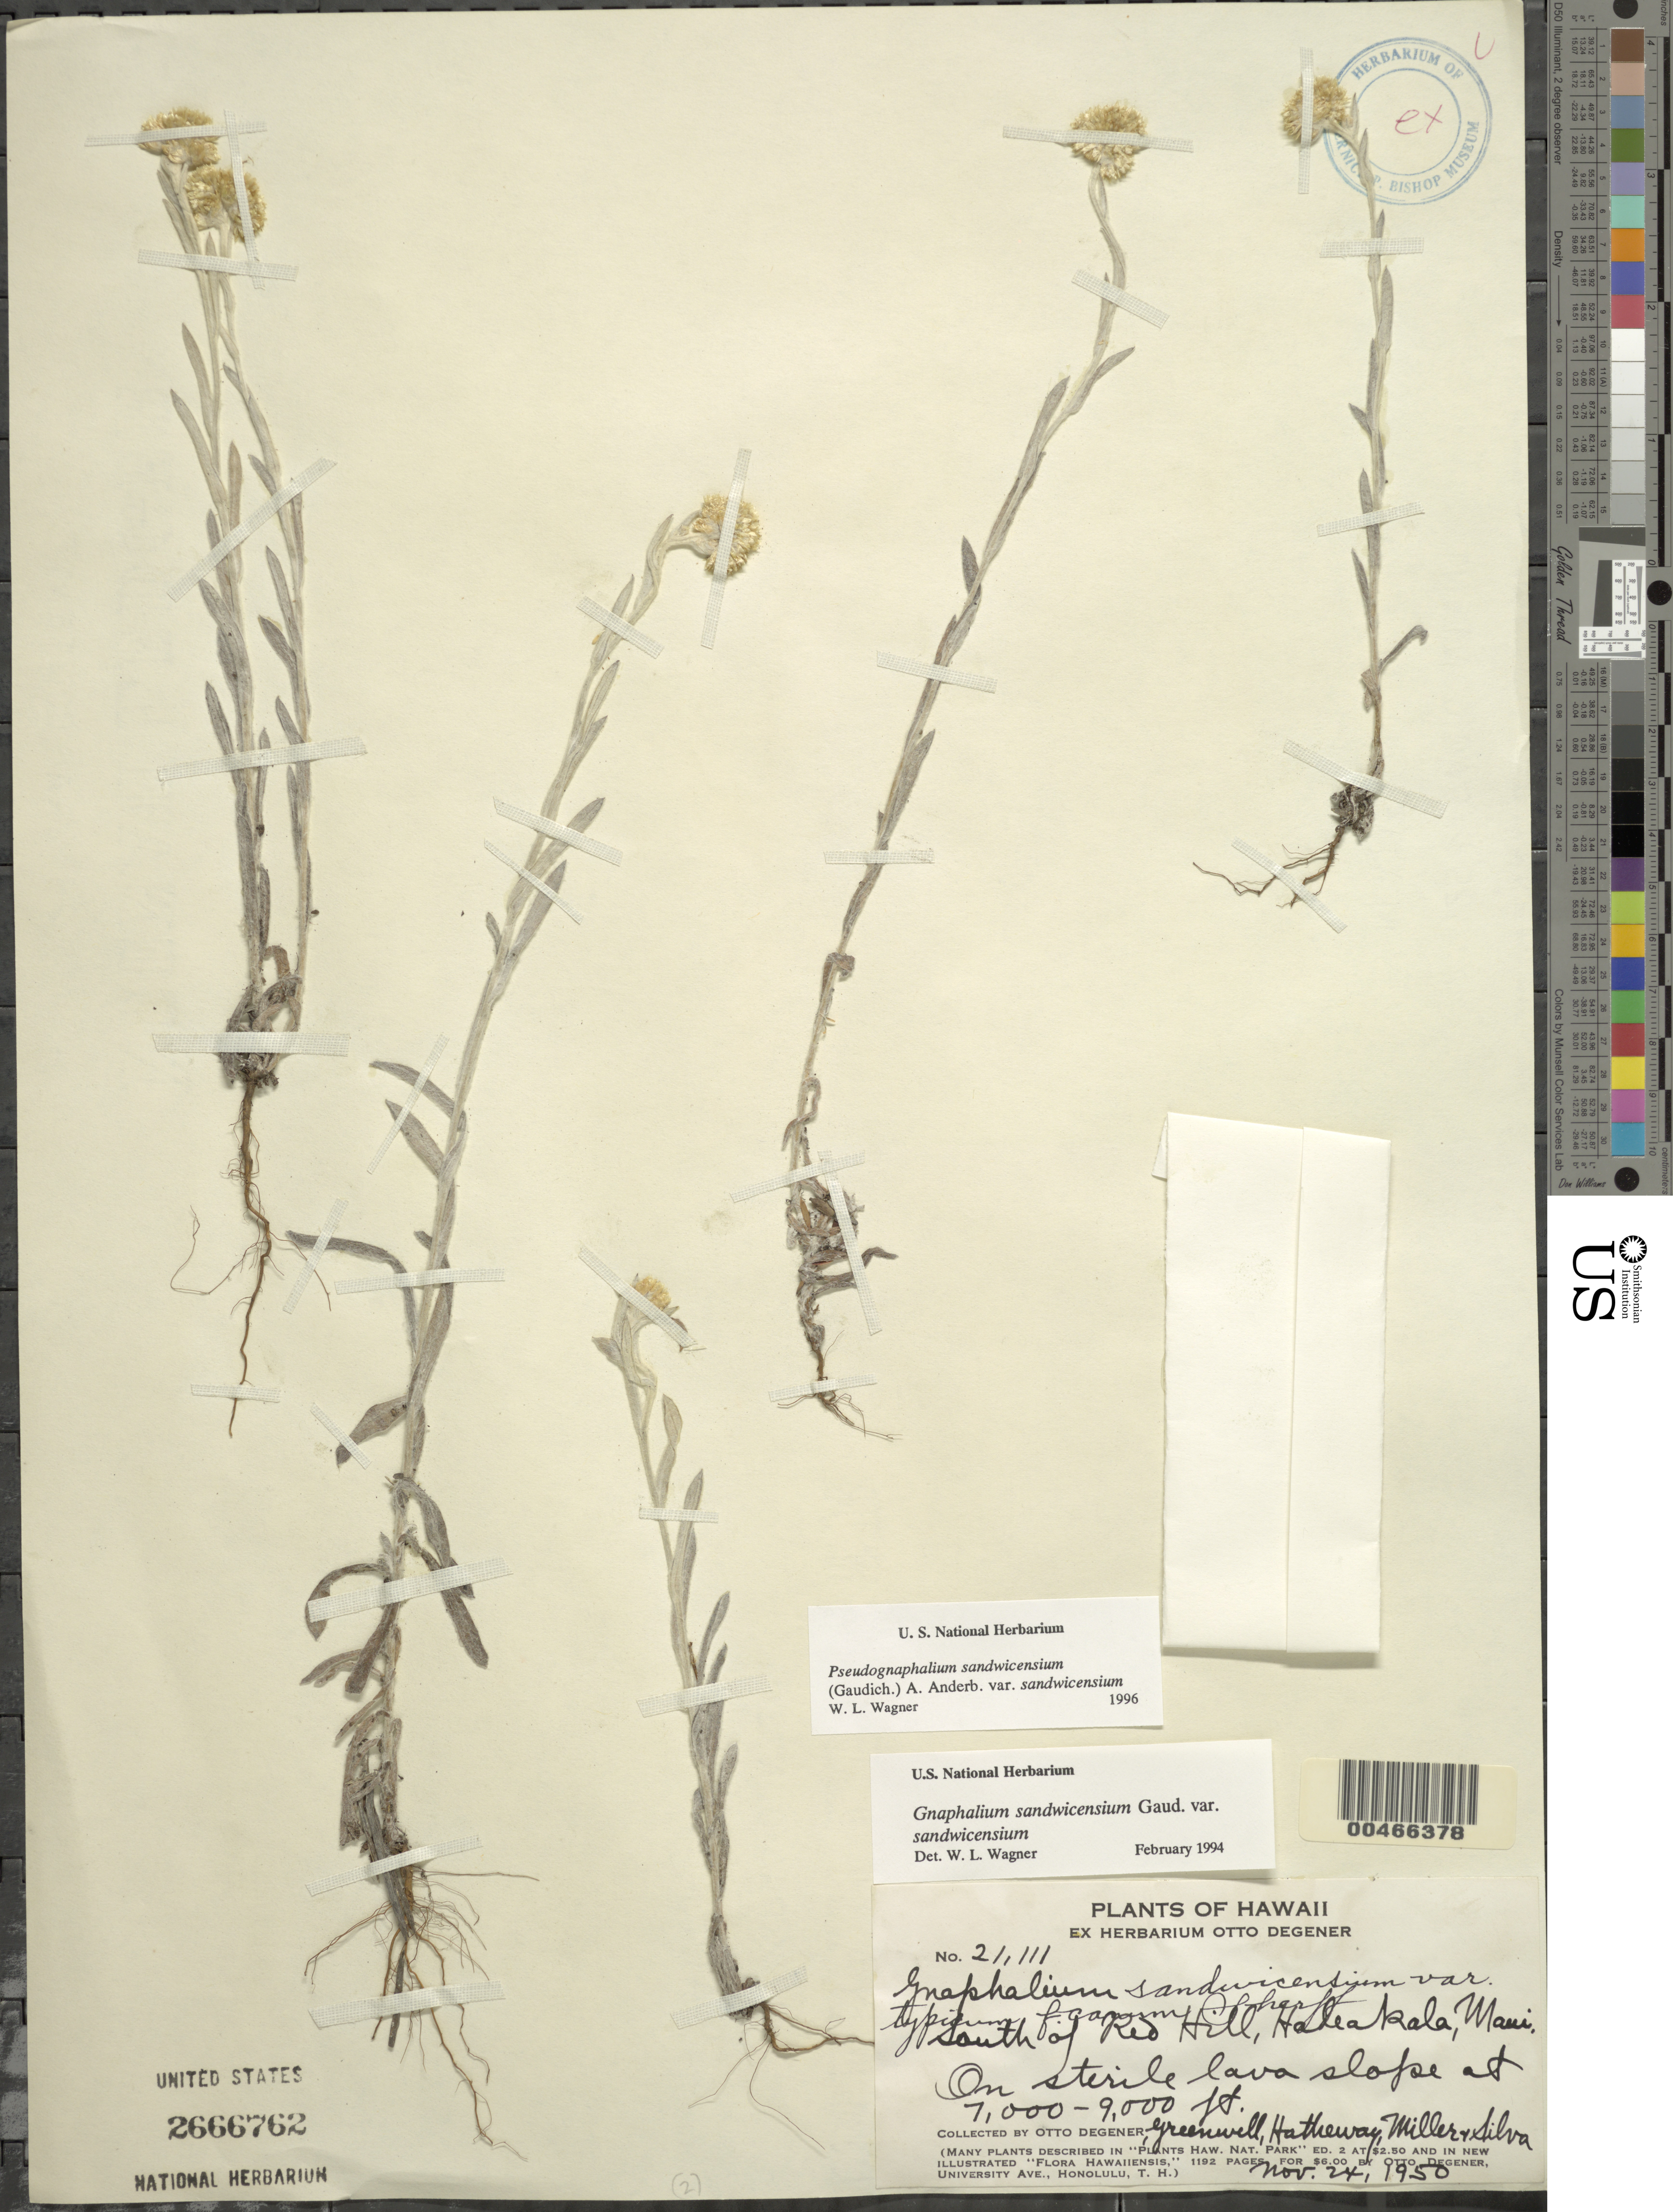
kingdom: Plantae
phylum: Tracheophyta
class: Magnoliopsida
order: Asterales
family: Asteraceae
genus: Pseudognaphalium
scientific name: Pseudognaphalium sandwicensium var. sandwicensium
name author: (Gaudich.) Anderb.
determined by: Wagner, W. L., (BOT), Smithsonian Institution - National Museum of Natural History (UNITED STATES)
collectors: O. Degener, -. Greenwell, -- Hatheway, P. Miller & Silva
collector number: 21111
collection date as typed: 24 Nov 1950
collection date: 1950-11-24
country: United States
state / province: Hawaii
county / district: Maui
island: Maui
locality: S of Red Hill, Haleakala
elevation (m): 2134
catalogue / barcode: US 2666762